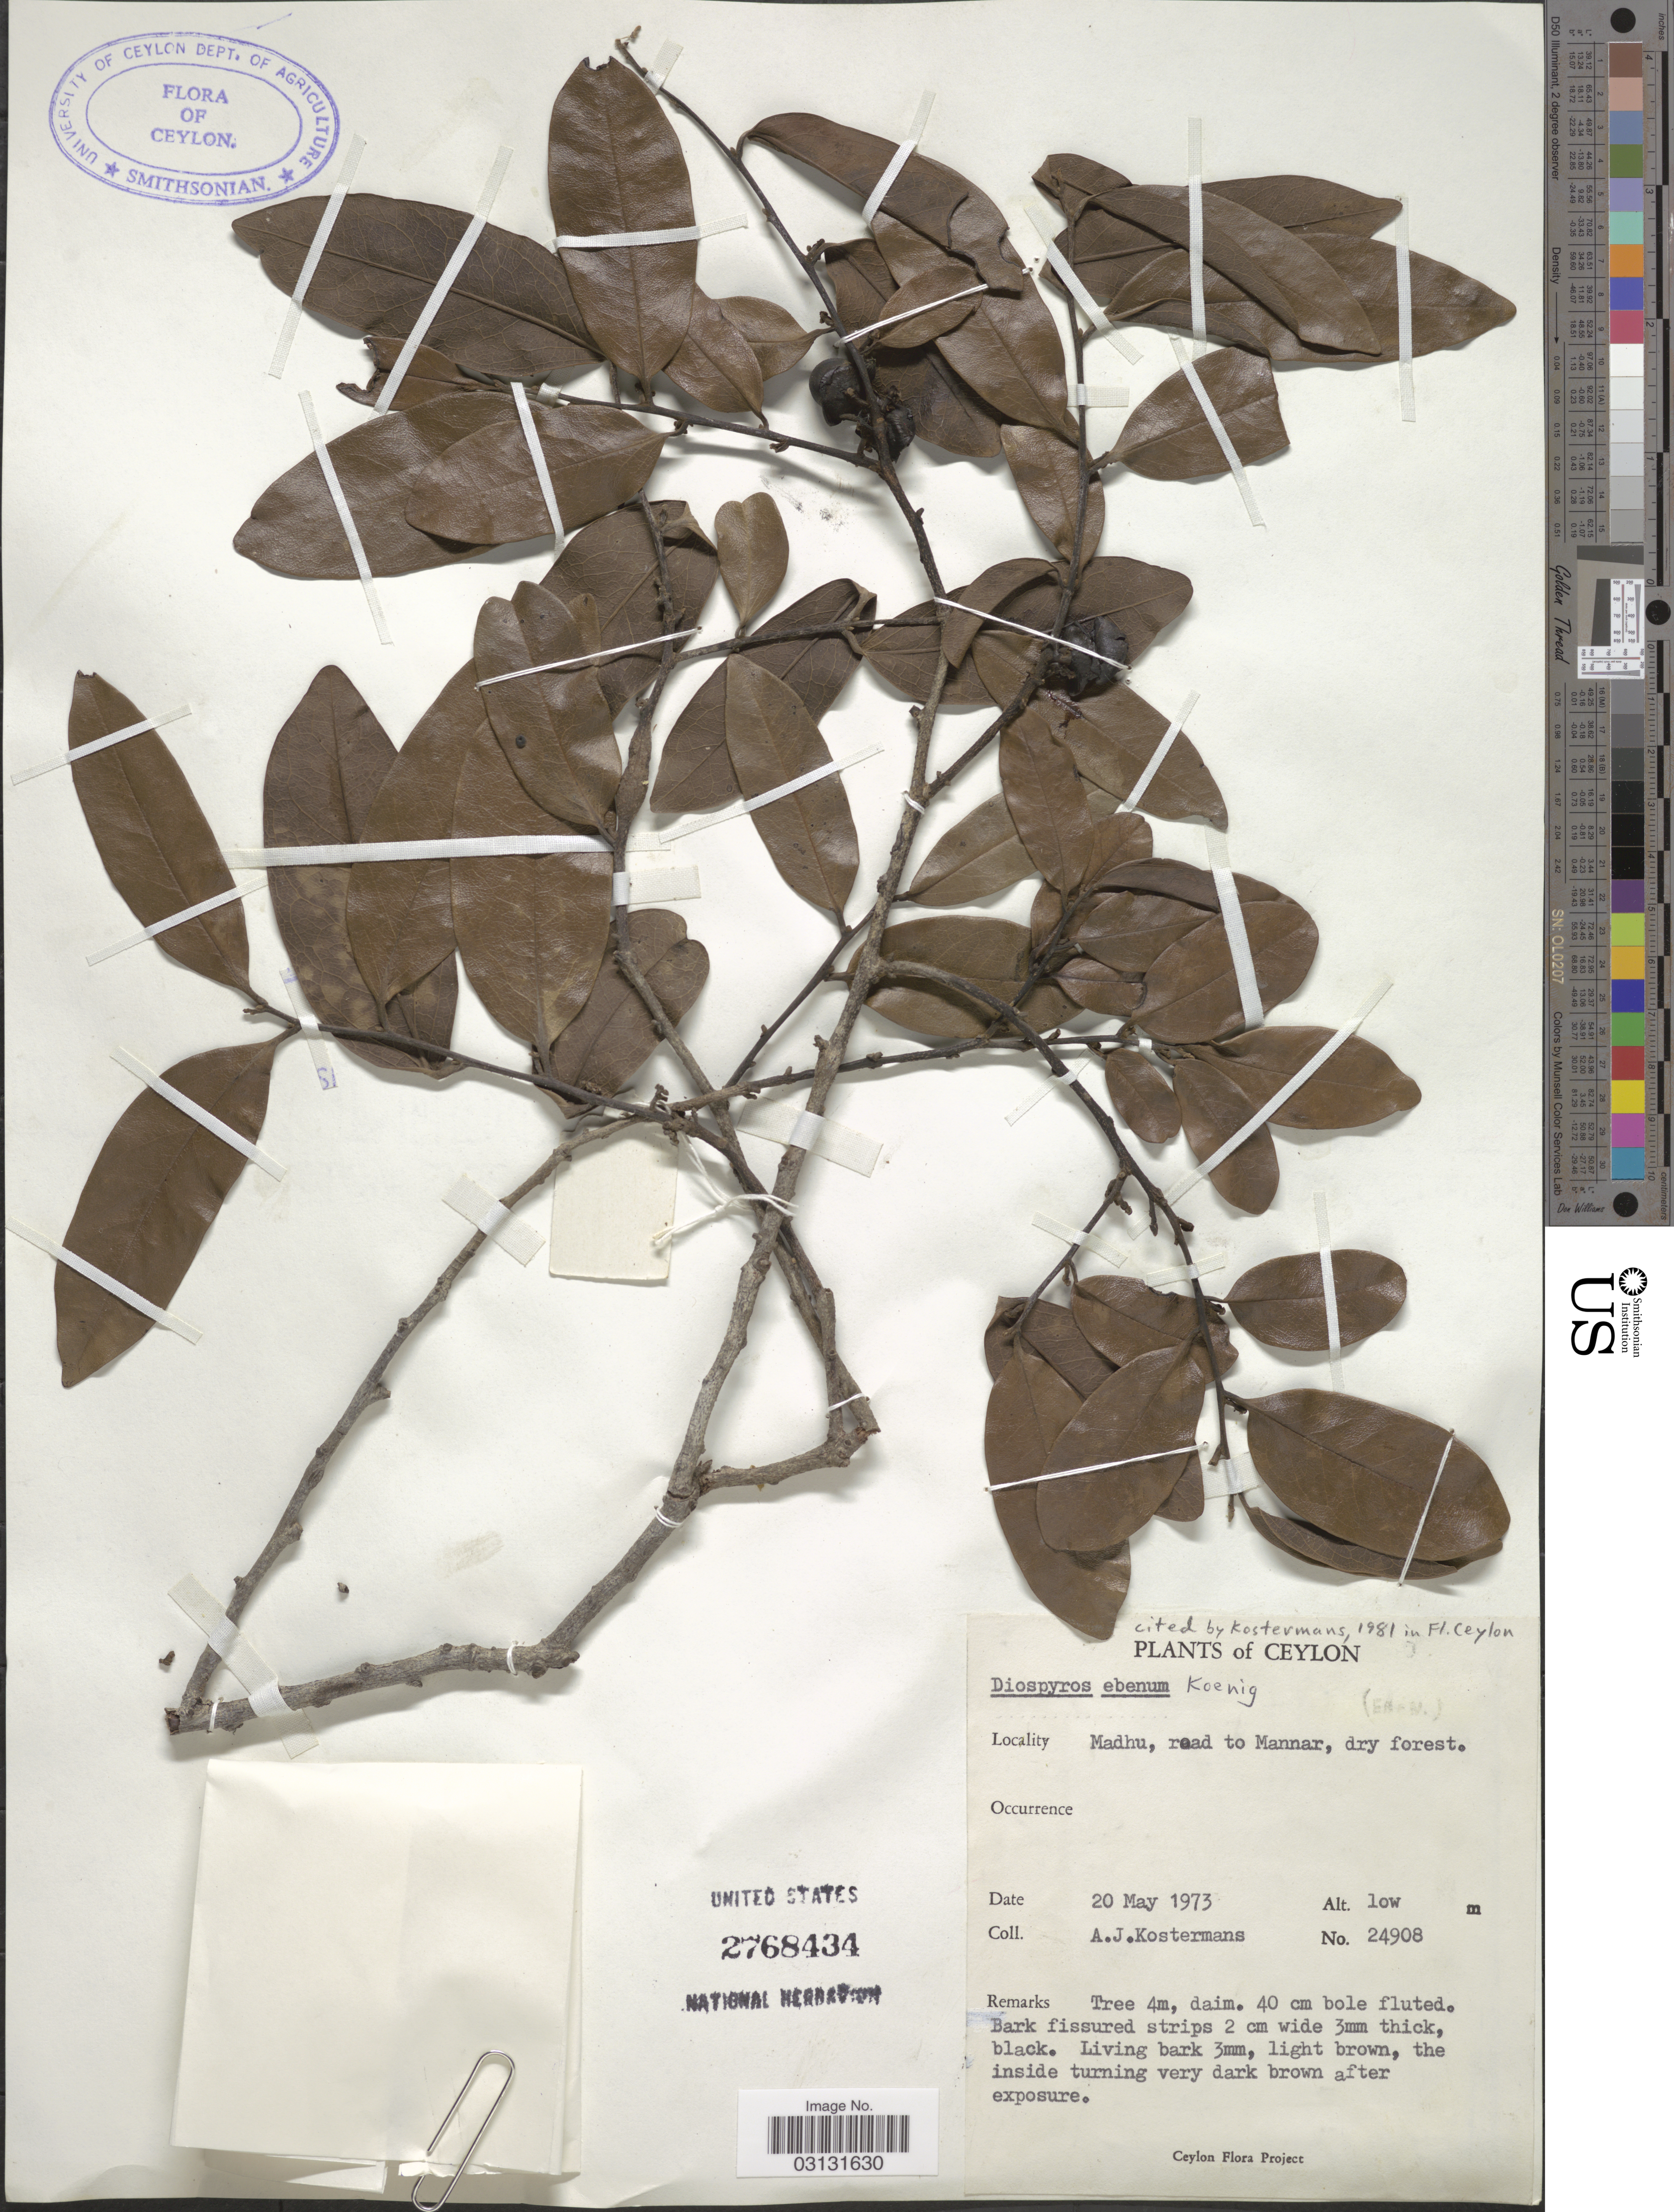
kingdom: Plantae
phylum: Tracheophyta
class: Magnoliopsida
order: Ericales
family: Ebenaceae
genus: Diospyros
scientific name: Diospyros ebenum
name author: J. Koenig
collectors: A. J. G. Kostermans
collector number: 24908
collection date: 1973-05-20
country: Sri Lanka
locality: Ceylon. Madhu, road to Mannar.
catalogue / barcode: US 2768434